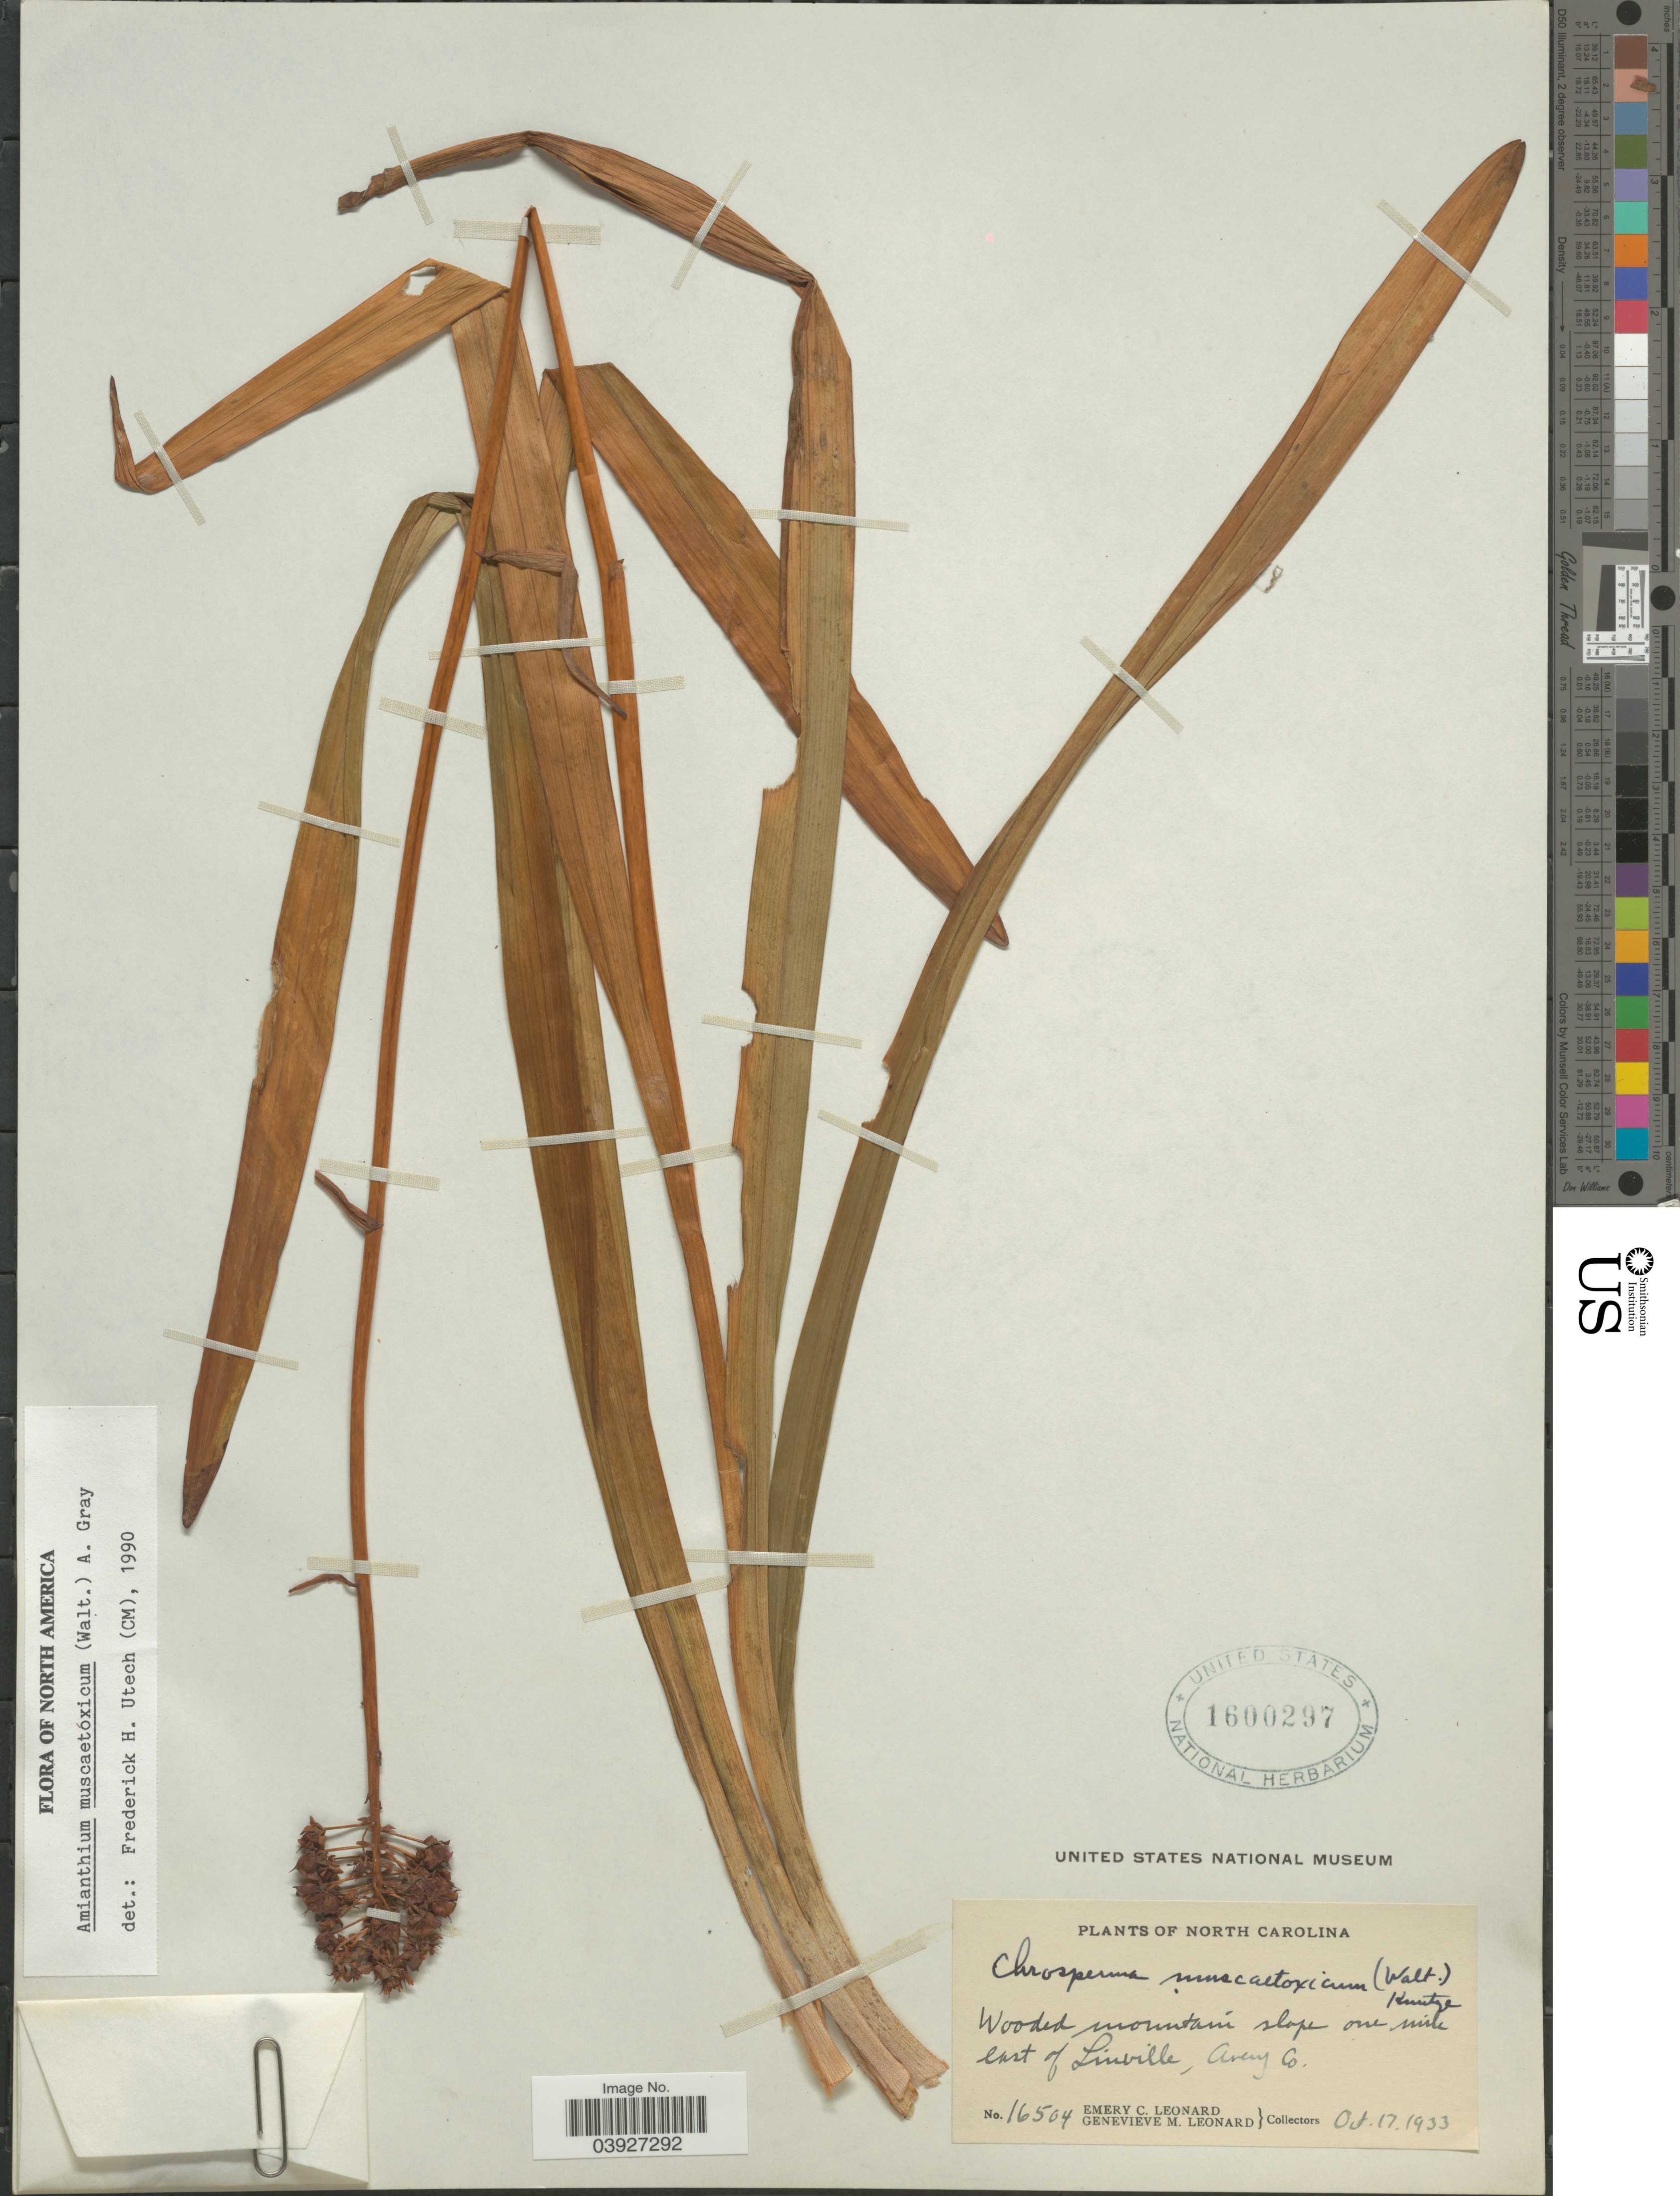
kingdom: Plantae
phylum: Tracheophyta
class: Liliopsida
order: Liliales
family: Melanthiaceae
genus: Amianthium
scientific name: Amianthium muscitoxicum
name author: (Walter) A. Gray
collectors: E. C. Leonard & G. M. Leonard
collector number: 16504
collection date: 1933-10-17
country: United States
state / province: North Carolina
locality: Wooded mountain slope one mile east of Linville, Avery Co.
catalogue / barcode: US 1600297